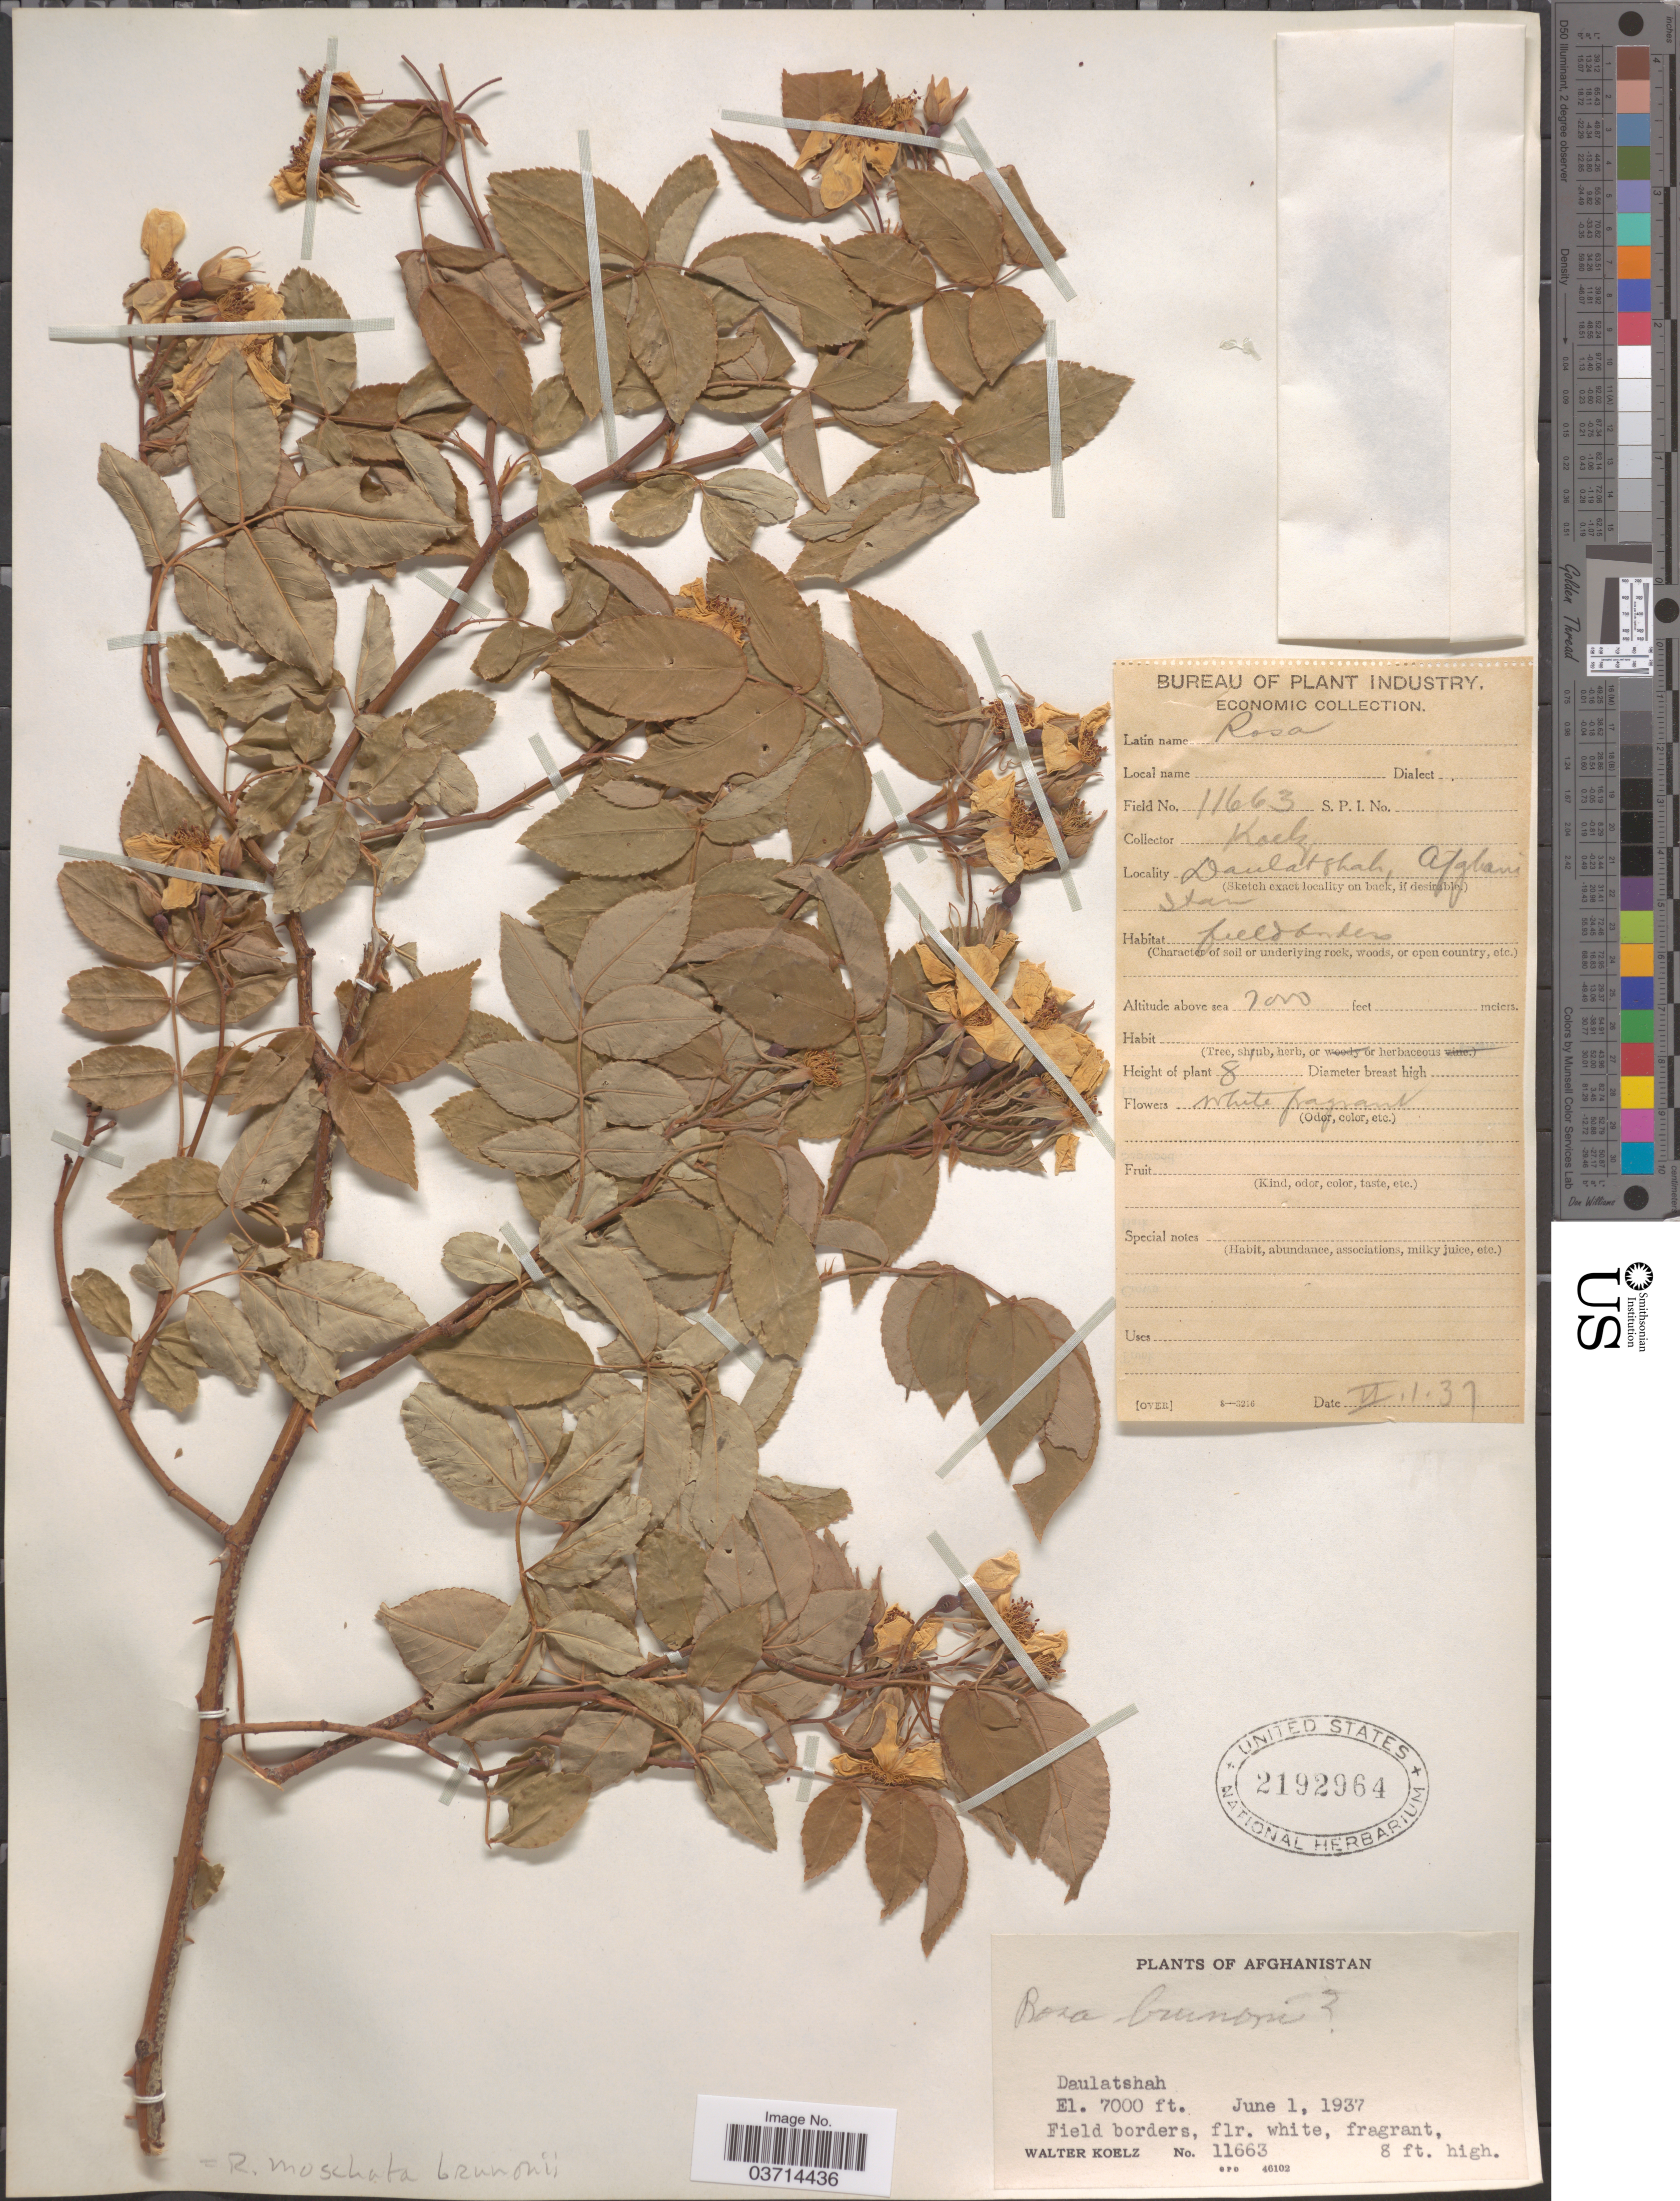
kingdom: Plantae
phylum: Tracheophyta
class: Magnoliopsida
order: Rosales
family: Rosaceae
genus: Rosa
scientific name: Rosa brunonii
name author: Lindl.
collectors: W. N. Koelz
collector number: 11663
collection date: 1937-06-01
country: Afghanistan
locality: Daulatshah.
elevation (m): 2134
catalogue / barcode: US 2192964